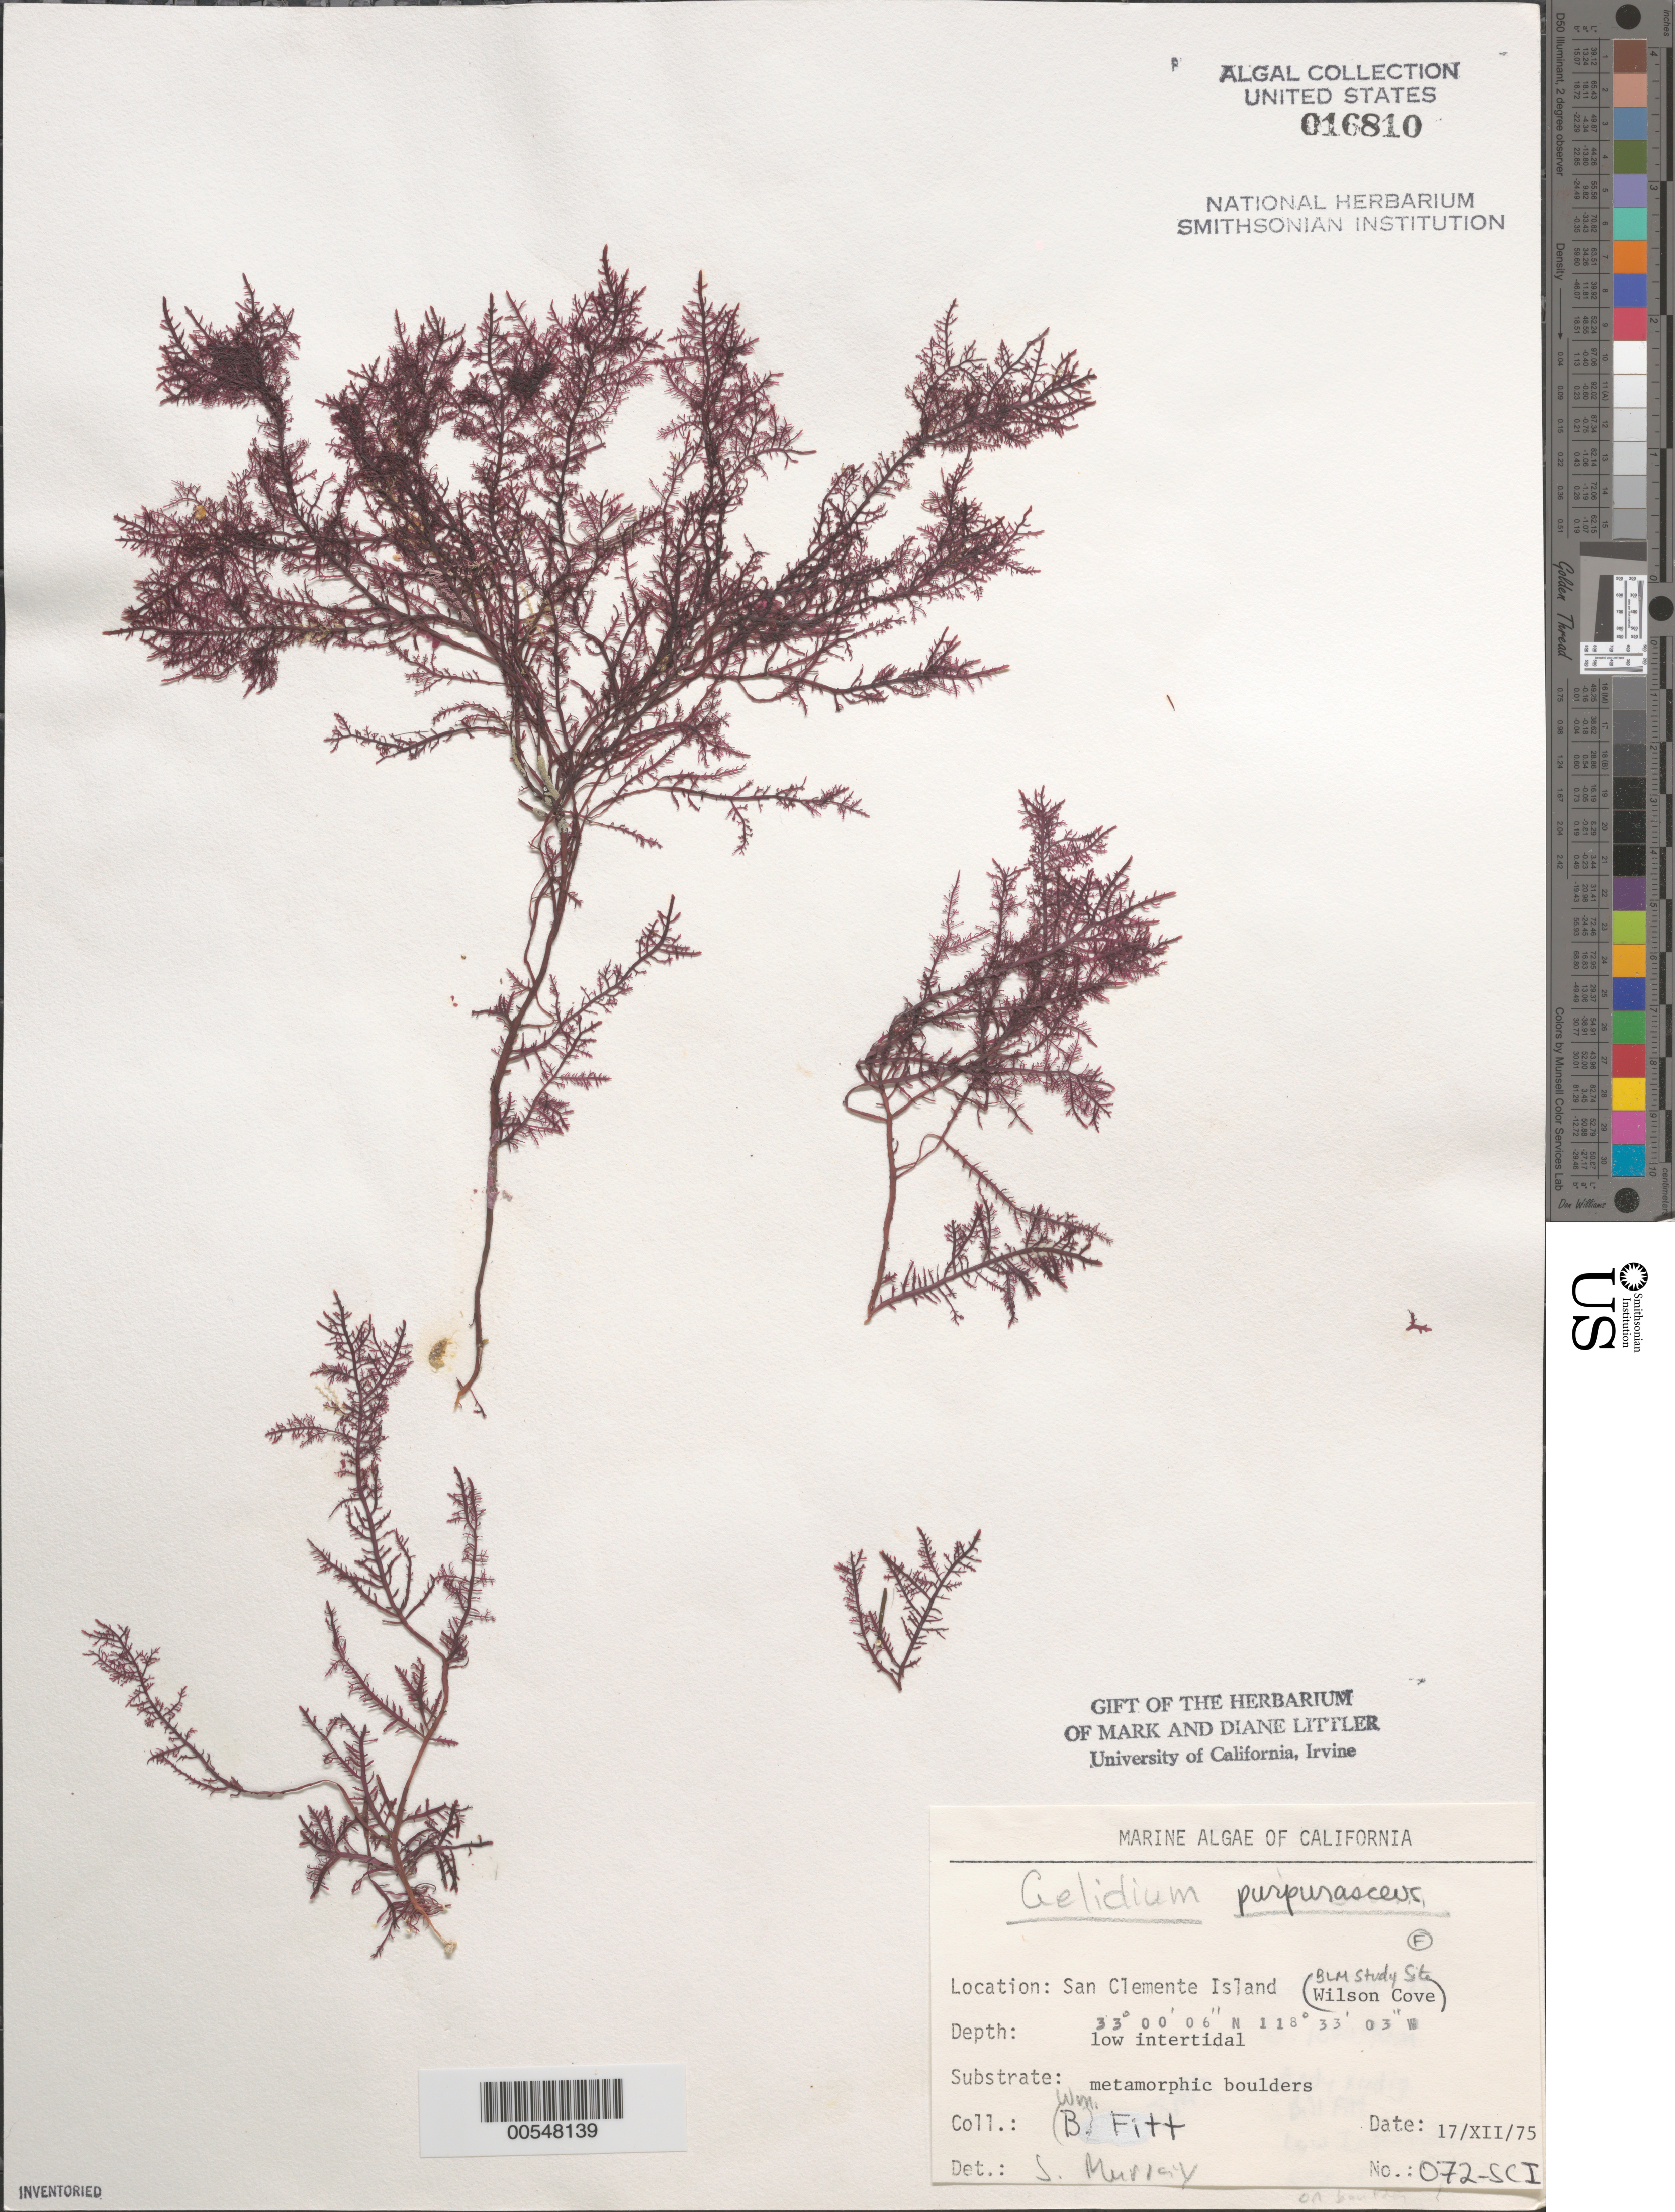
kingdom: Plantae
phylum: Rhodophyta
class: Florideophyceae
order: Gelidiales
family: Gelidiaceae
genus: Gelidium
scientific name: Gelidium purpurascens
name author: N.L. Gardner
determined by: Murray, S. N.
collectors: W. Fitt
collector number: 072-SCI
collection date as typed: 17 Dec 1975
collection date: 1975-12-17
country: United States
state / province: California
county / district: Los Angeles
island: San Clemente Island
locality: Wilson Cove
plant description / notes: BLM-SOCALBIGHT Rocky Intertidal Survey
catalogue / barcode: US 16810